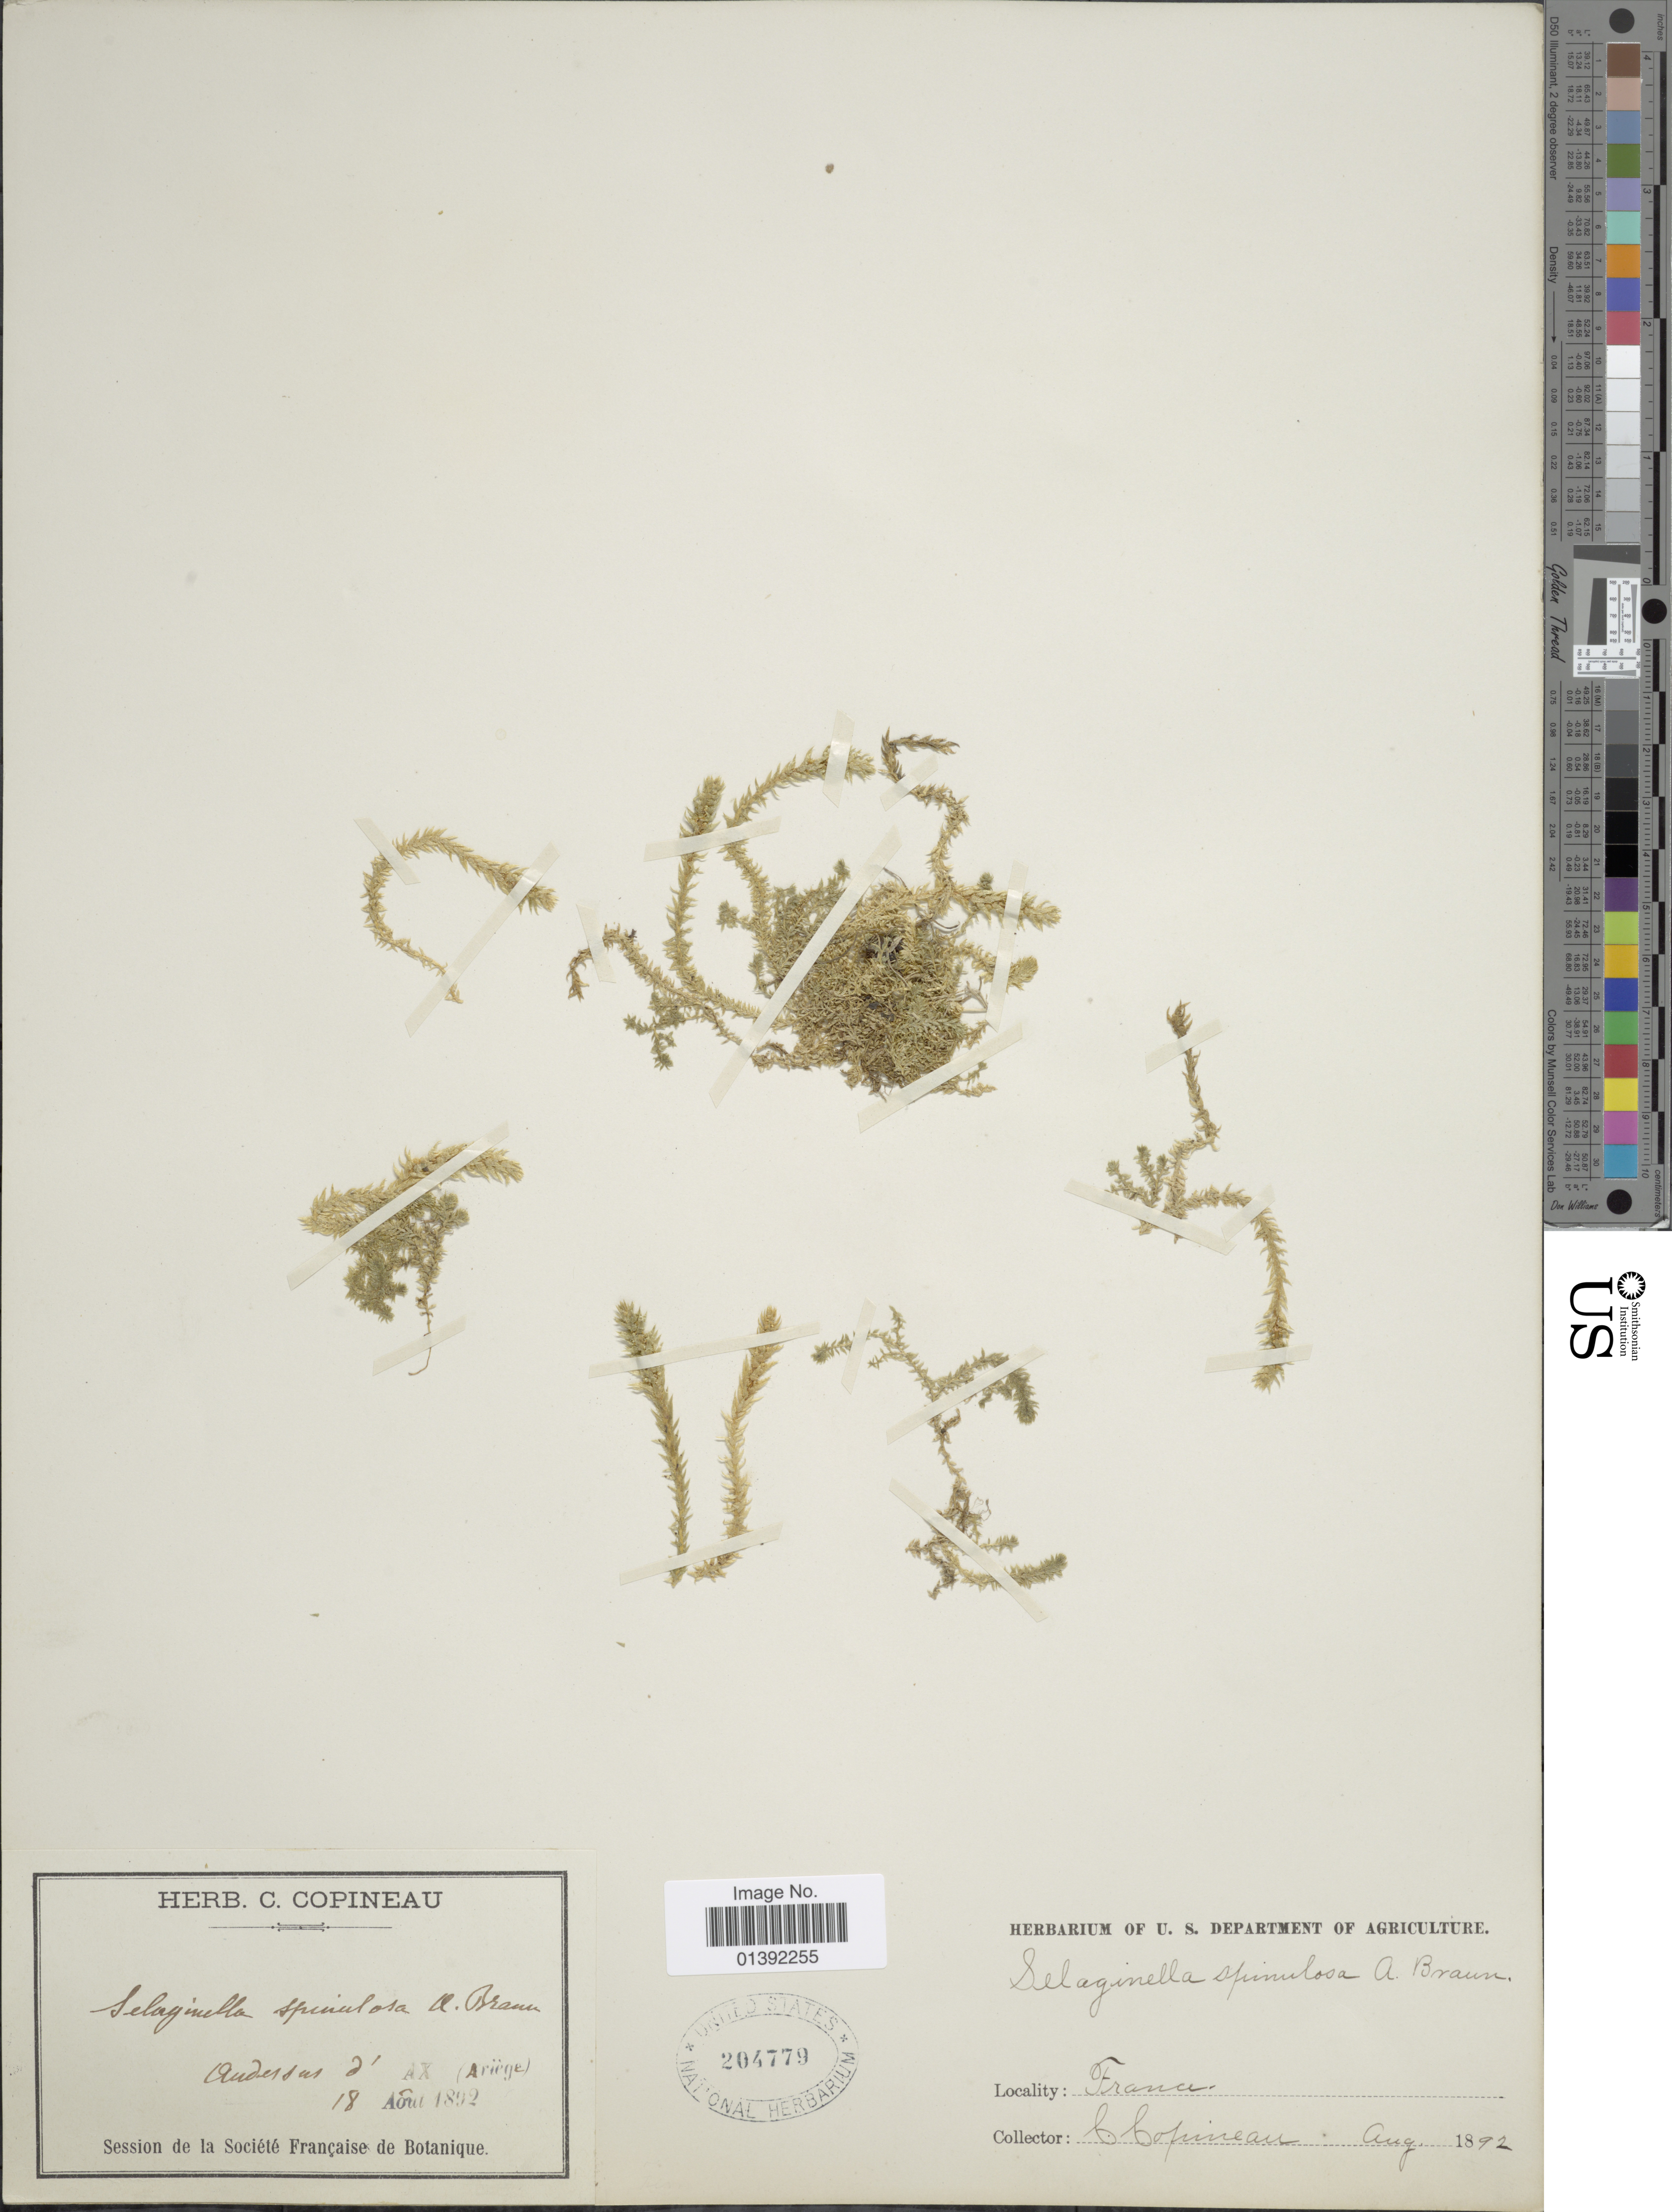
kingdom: Plantae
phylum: Tracheophyta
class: Lycopodiopsida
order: Selaginellales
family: Selaginellaceae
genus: Selaginella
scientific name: Selaginella selaginoides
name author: (L.) Link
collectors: C. Copineau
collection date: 1892-08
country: France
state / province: Occitanie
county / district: Ariège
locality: Audessus d'Ax (Ariège) [Upper Ax (Ariège)]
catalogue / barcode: US 204779